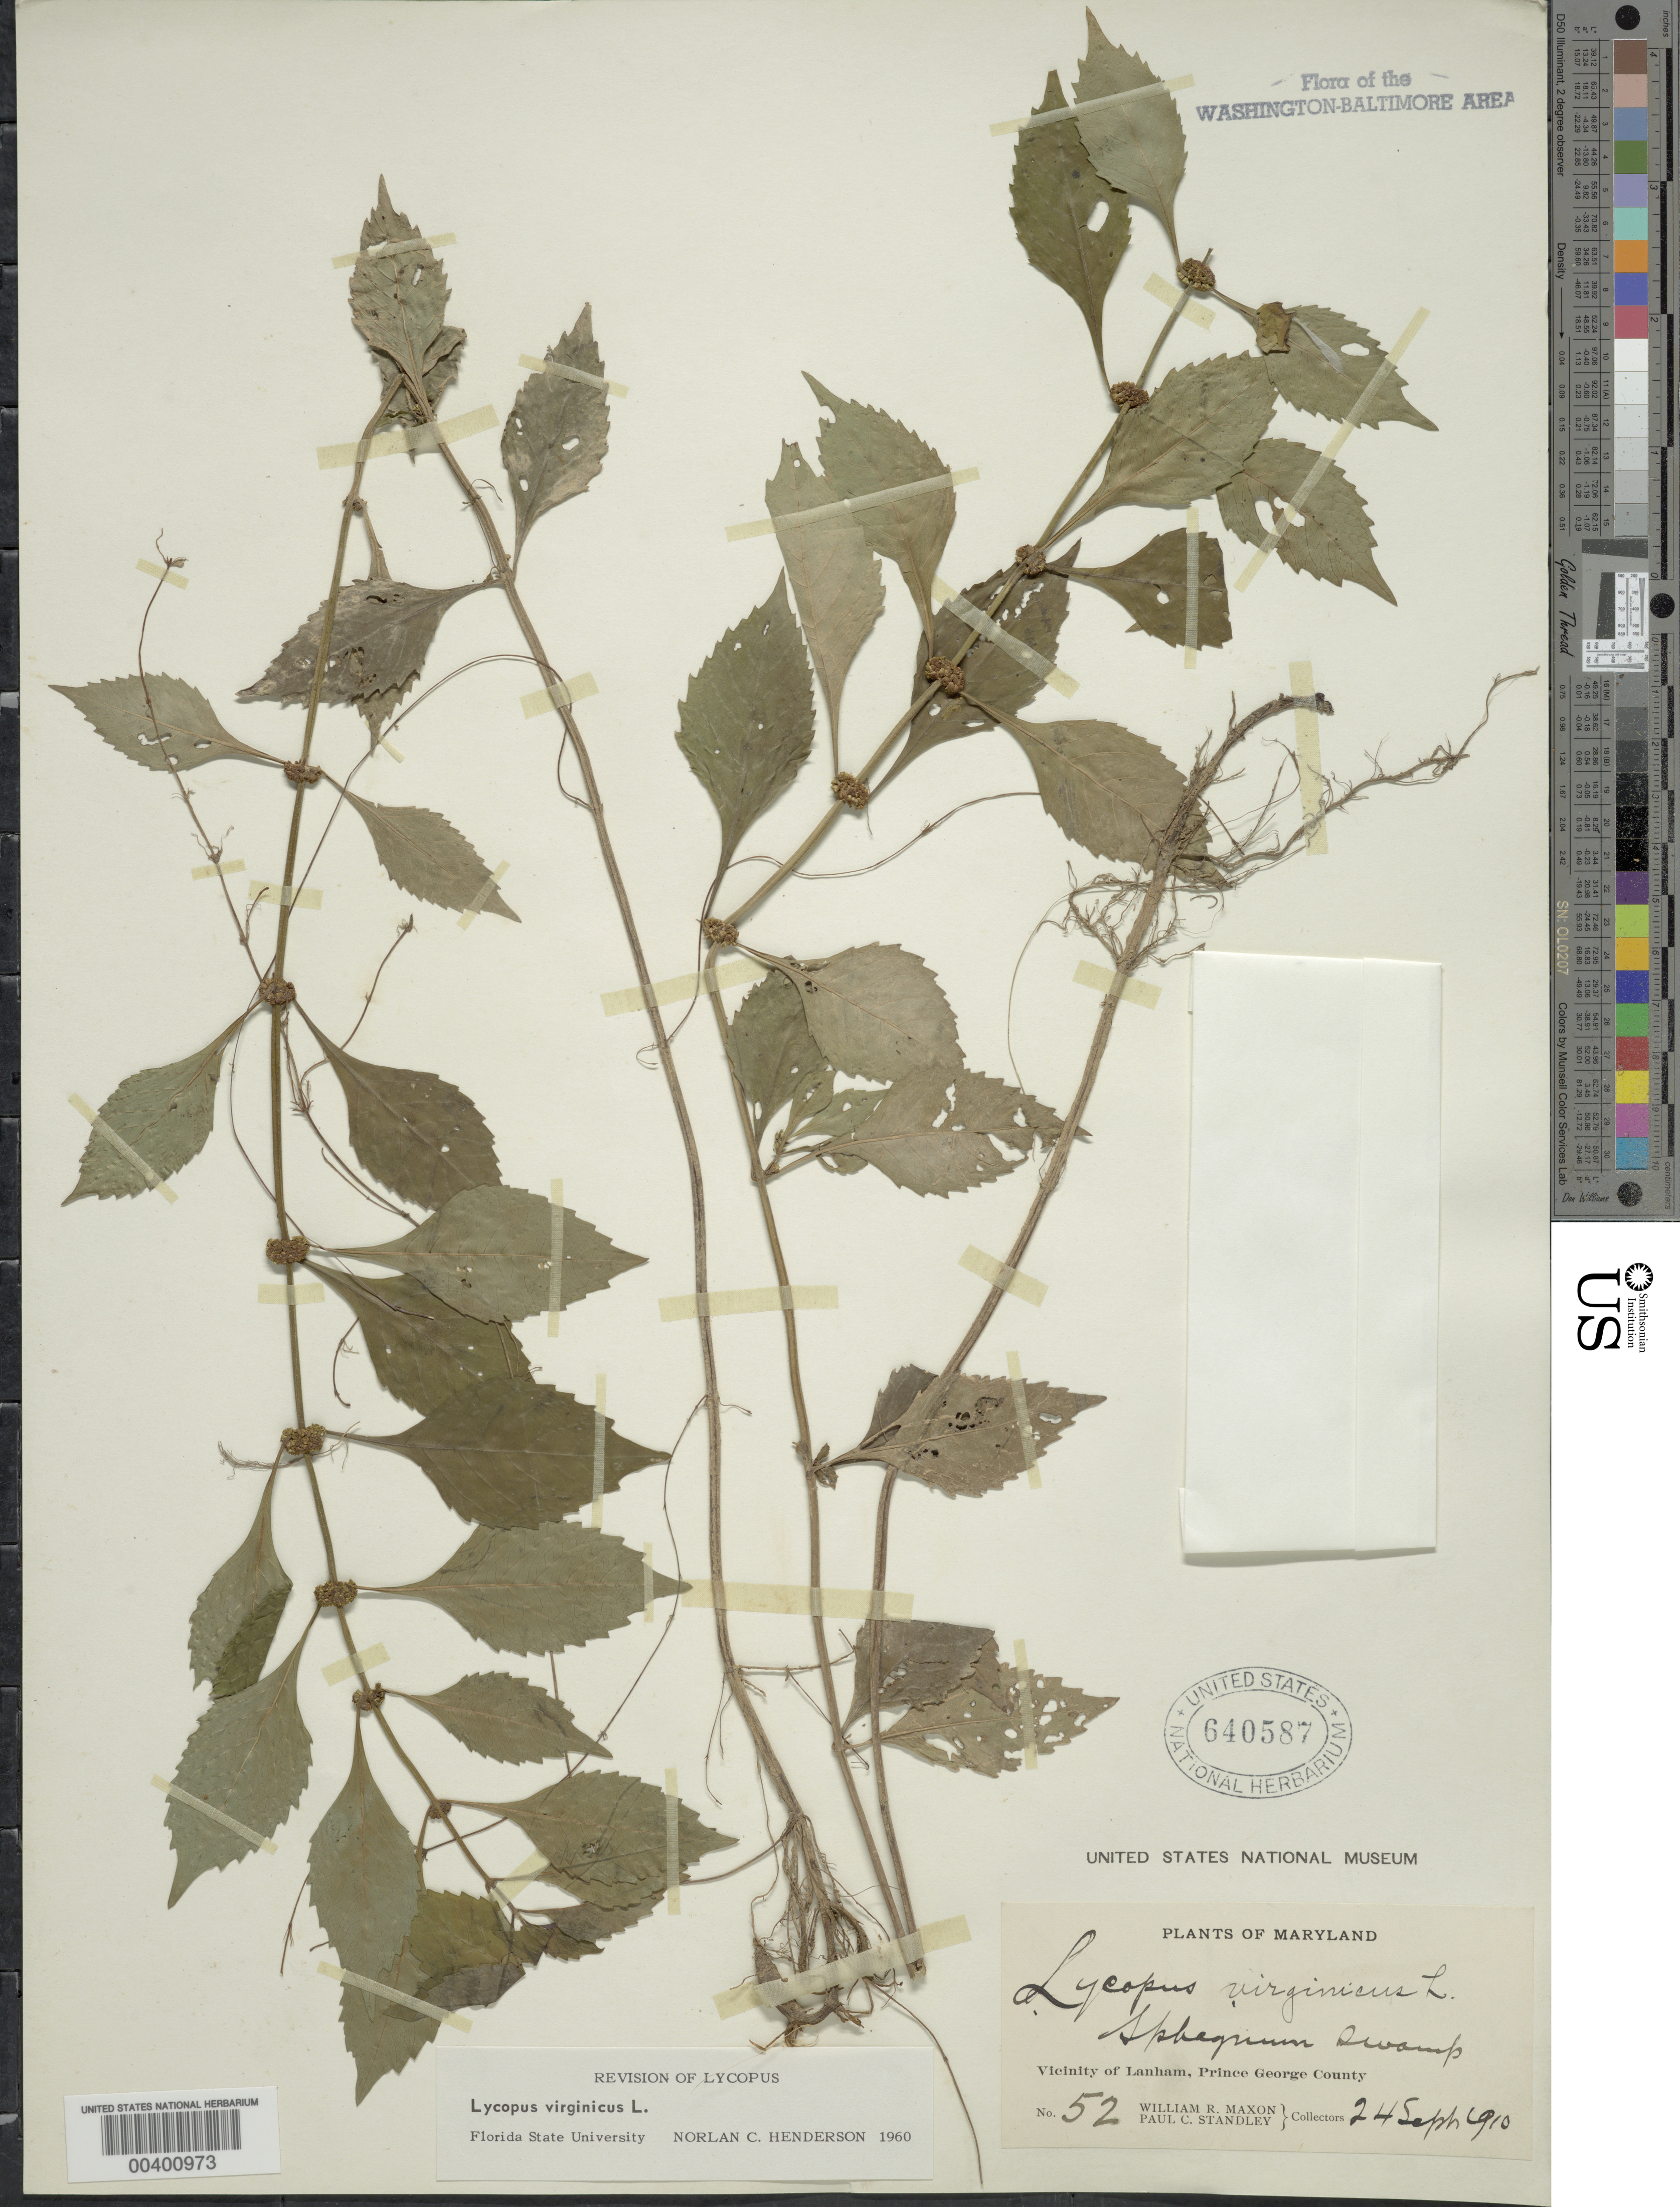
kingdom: Plantae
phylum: Tracheophyta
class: Magnoliopsida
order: Lamiales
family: Lamiaceae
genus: Lycopus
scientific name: Lycopus virginicus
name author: L.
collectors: W. R. Maxon & P. C. Standley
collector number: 52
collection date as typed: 24 Sep 1910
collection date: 1910-09-24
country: United States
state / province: Maryland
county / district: Prince George's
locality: Lanham vicinity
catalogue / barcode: US 640587